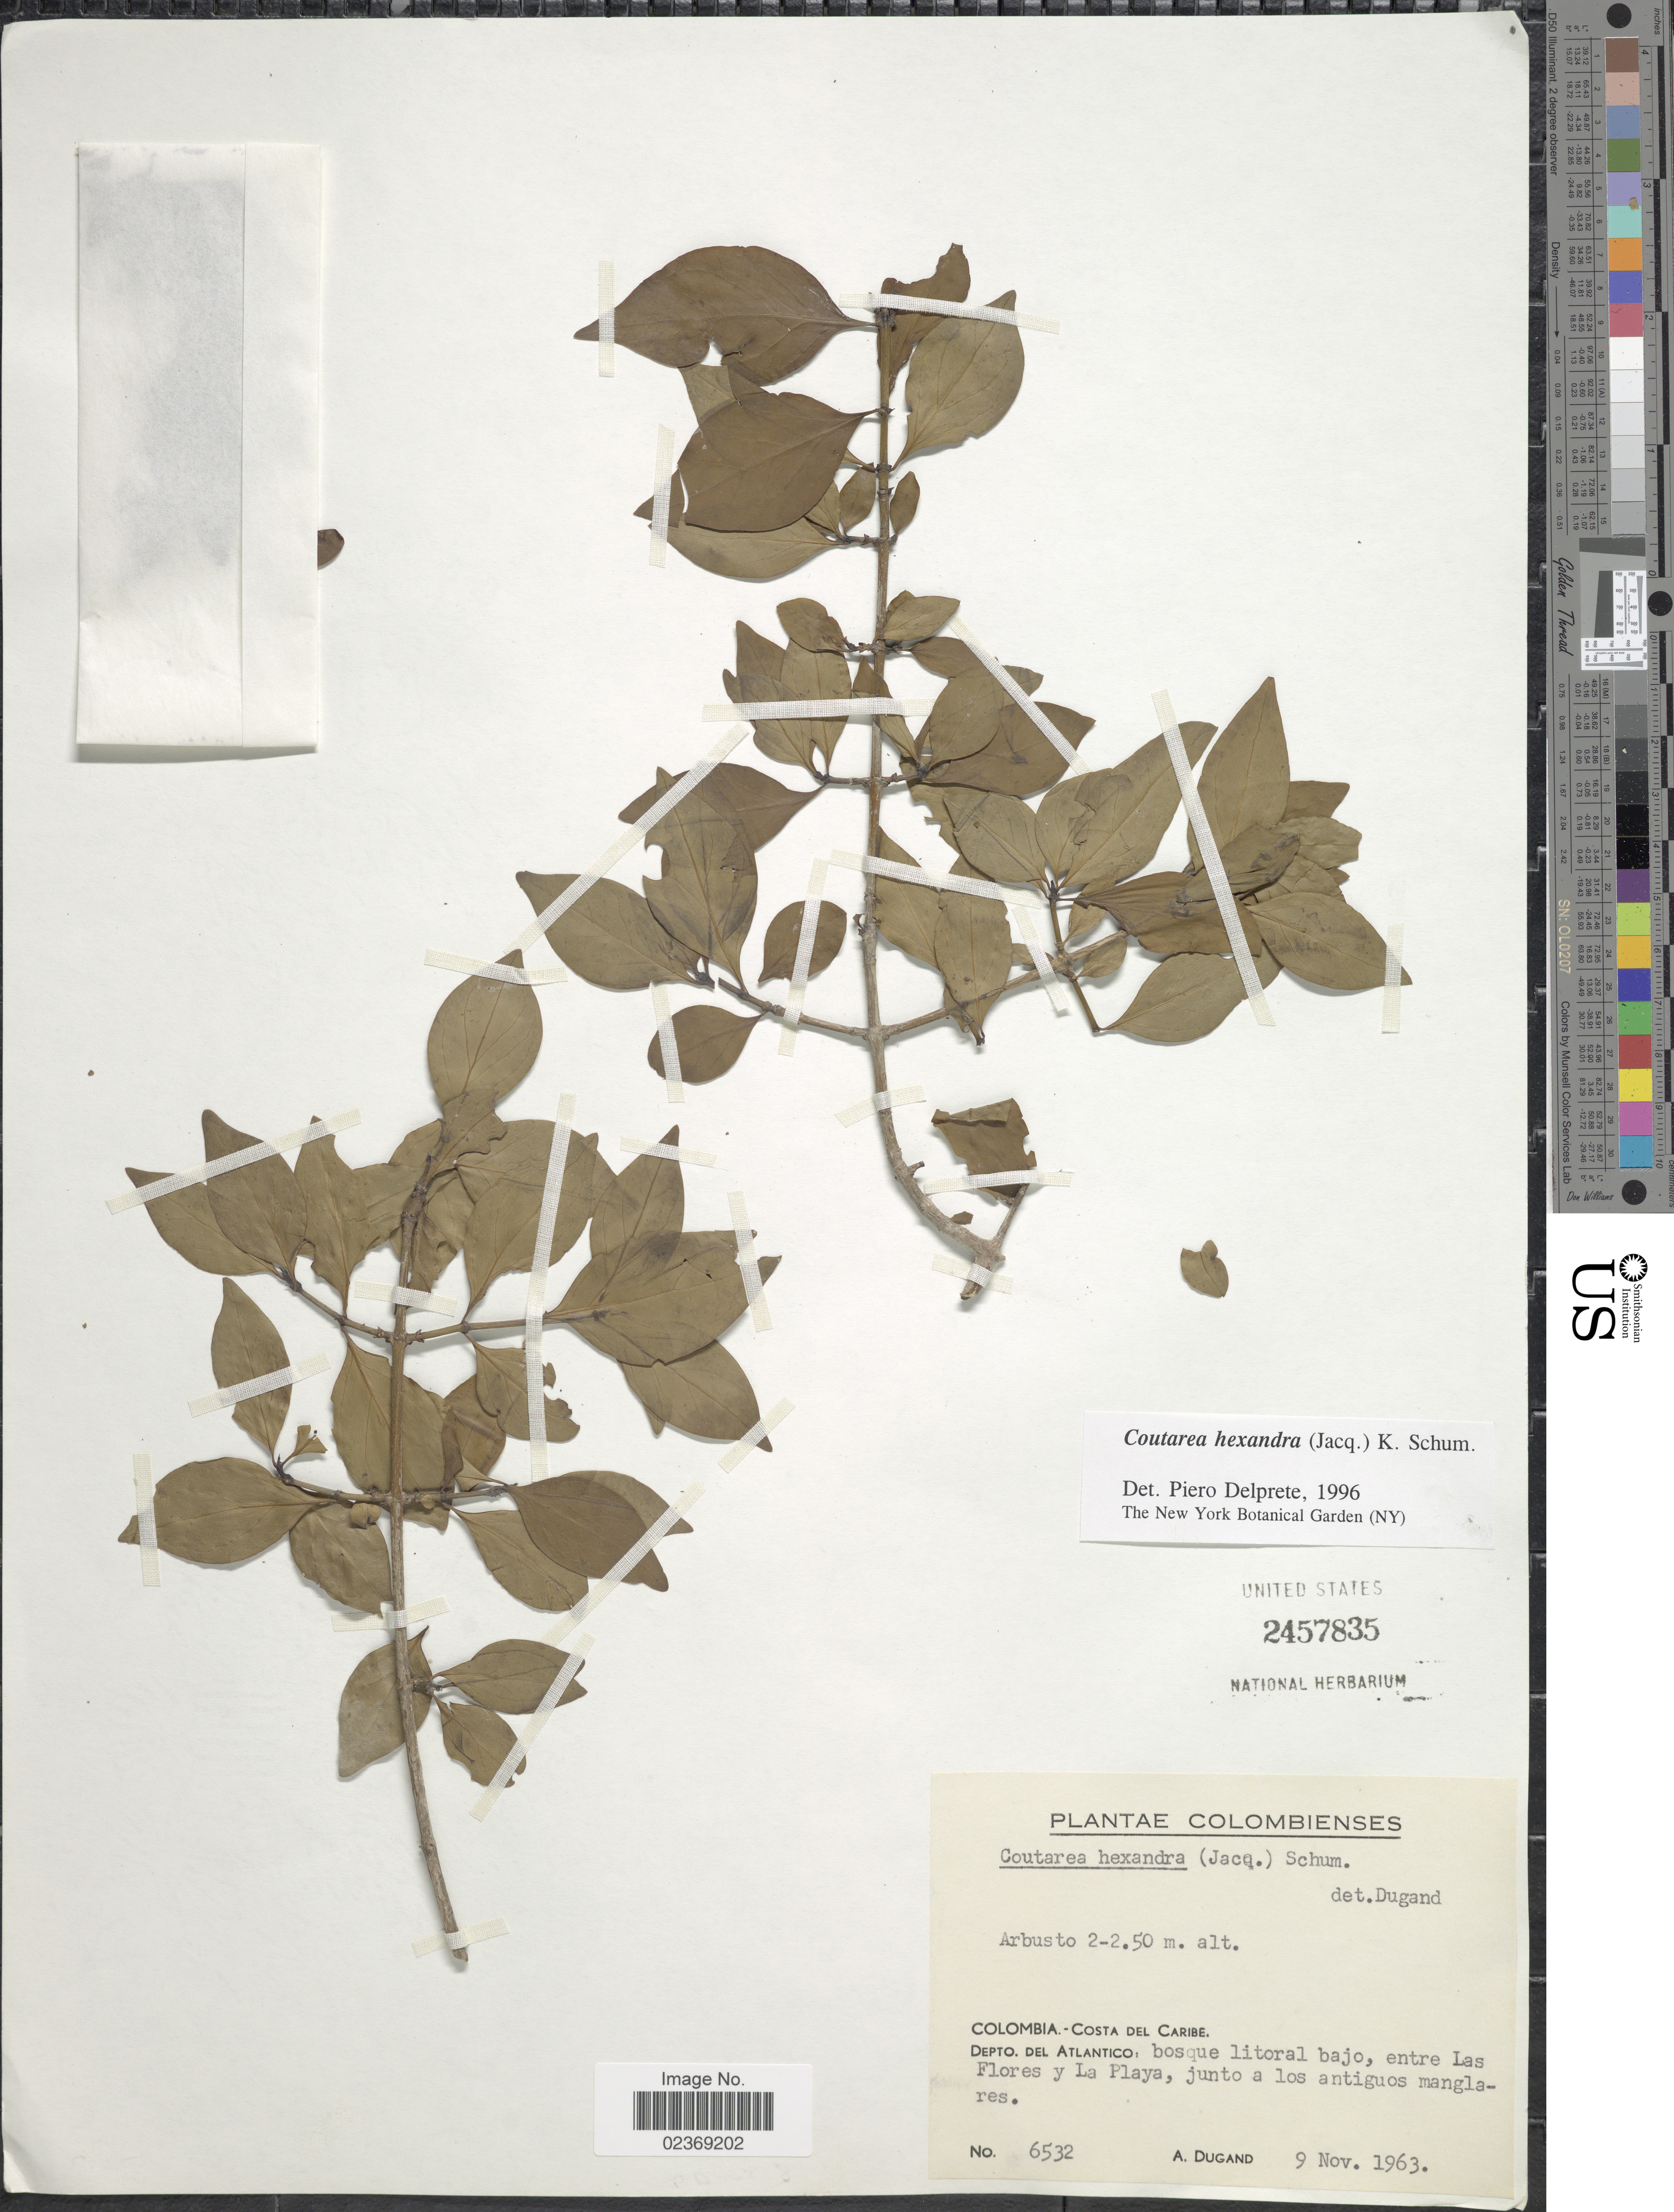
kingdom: Plantae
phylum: Tracheophyta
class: Magnoliopsida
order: Gentianales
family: Rubiaceae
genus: Coutarea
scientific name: Coutarea hexandra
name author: (Jacq.) K. Schum.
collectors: A. Dugand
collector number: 6532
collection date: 1963-11-09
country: Colombia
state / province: Atlántico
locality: Costa del Caribe. Depto. del Atlantico: bosque litoral bajo, entre Las Flores y La Playa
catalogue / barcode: US 2457835